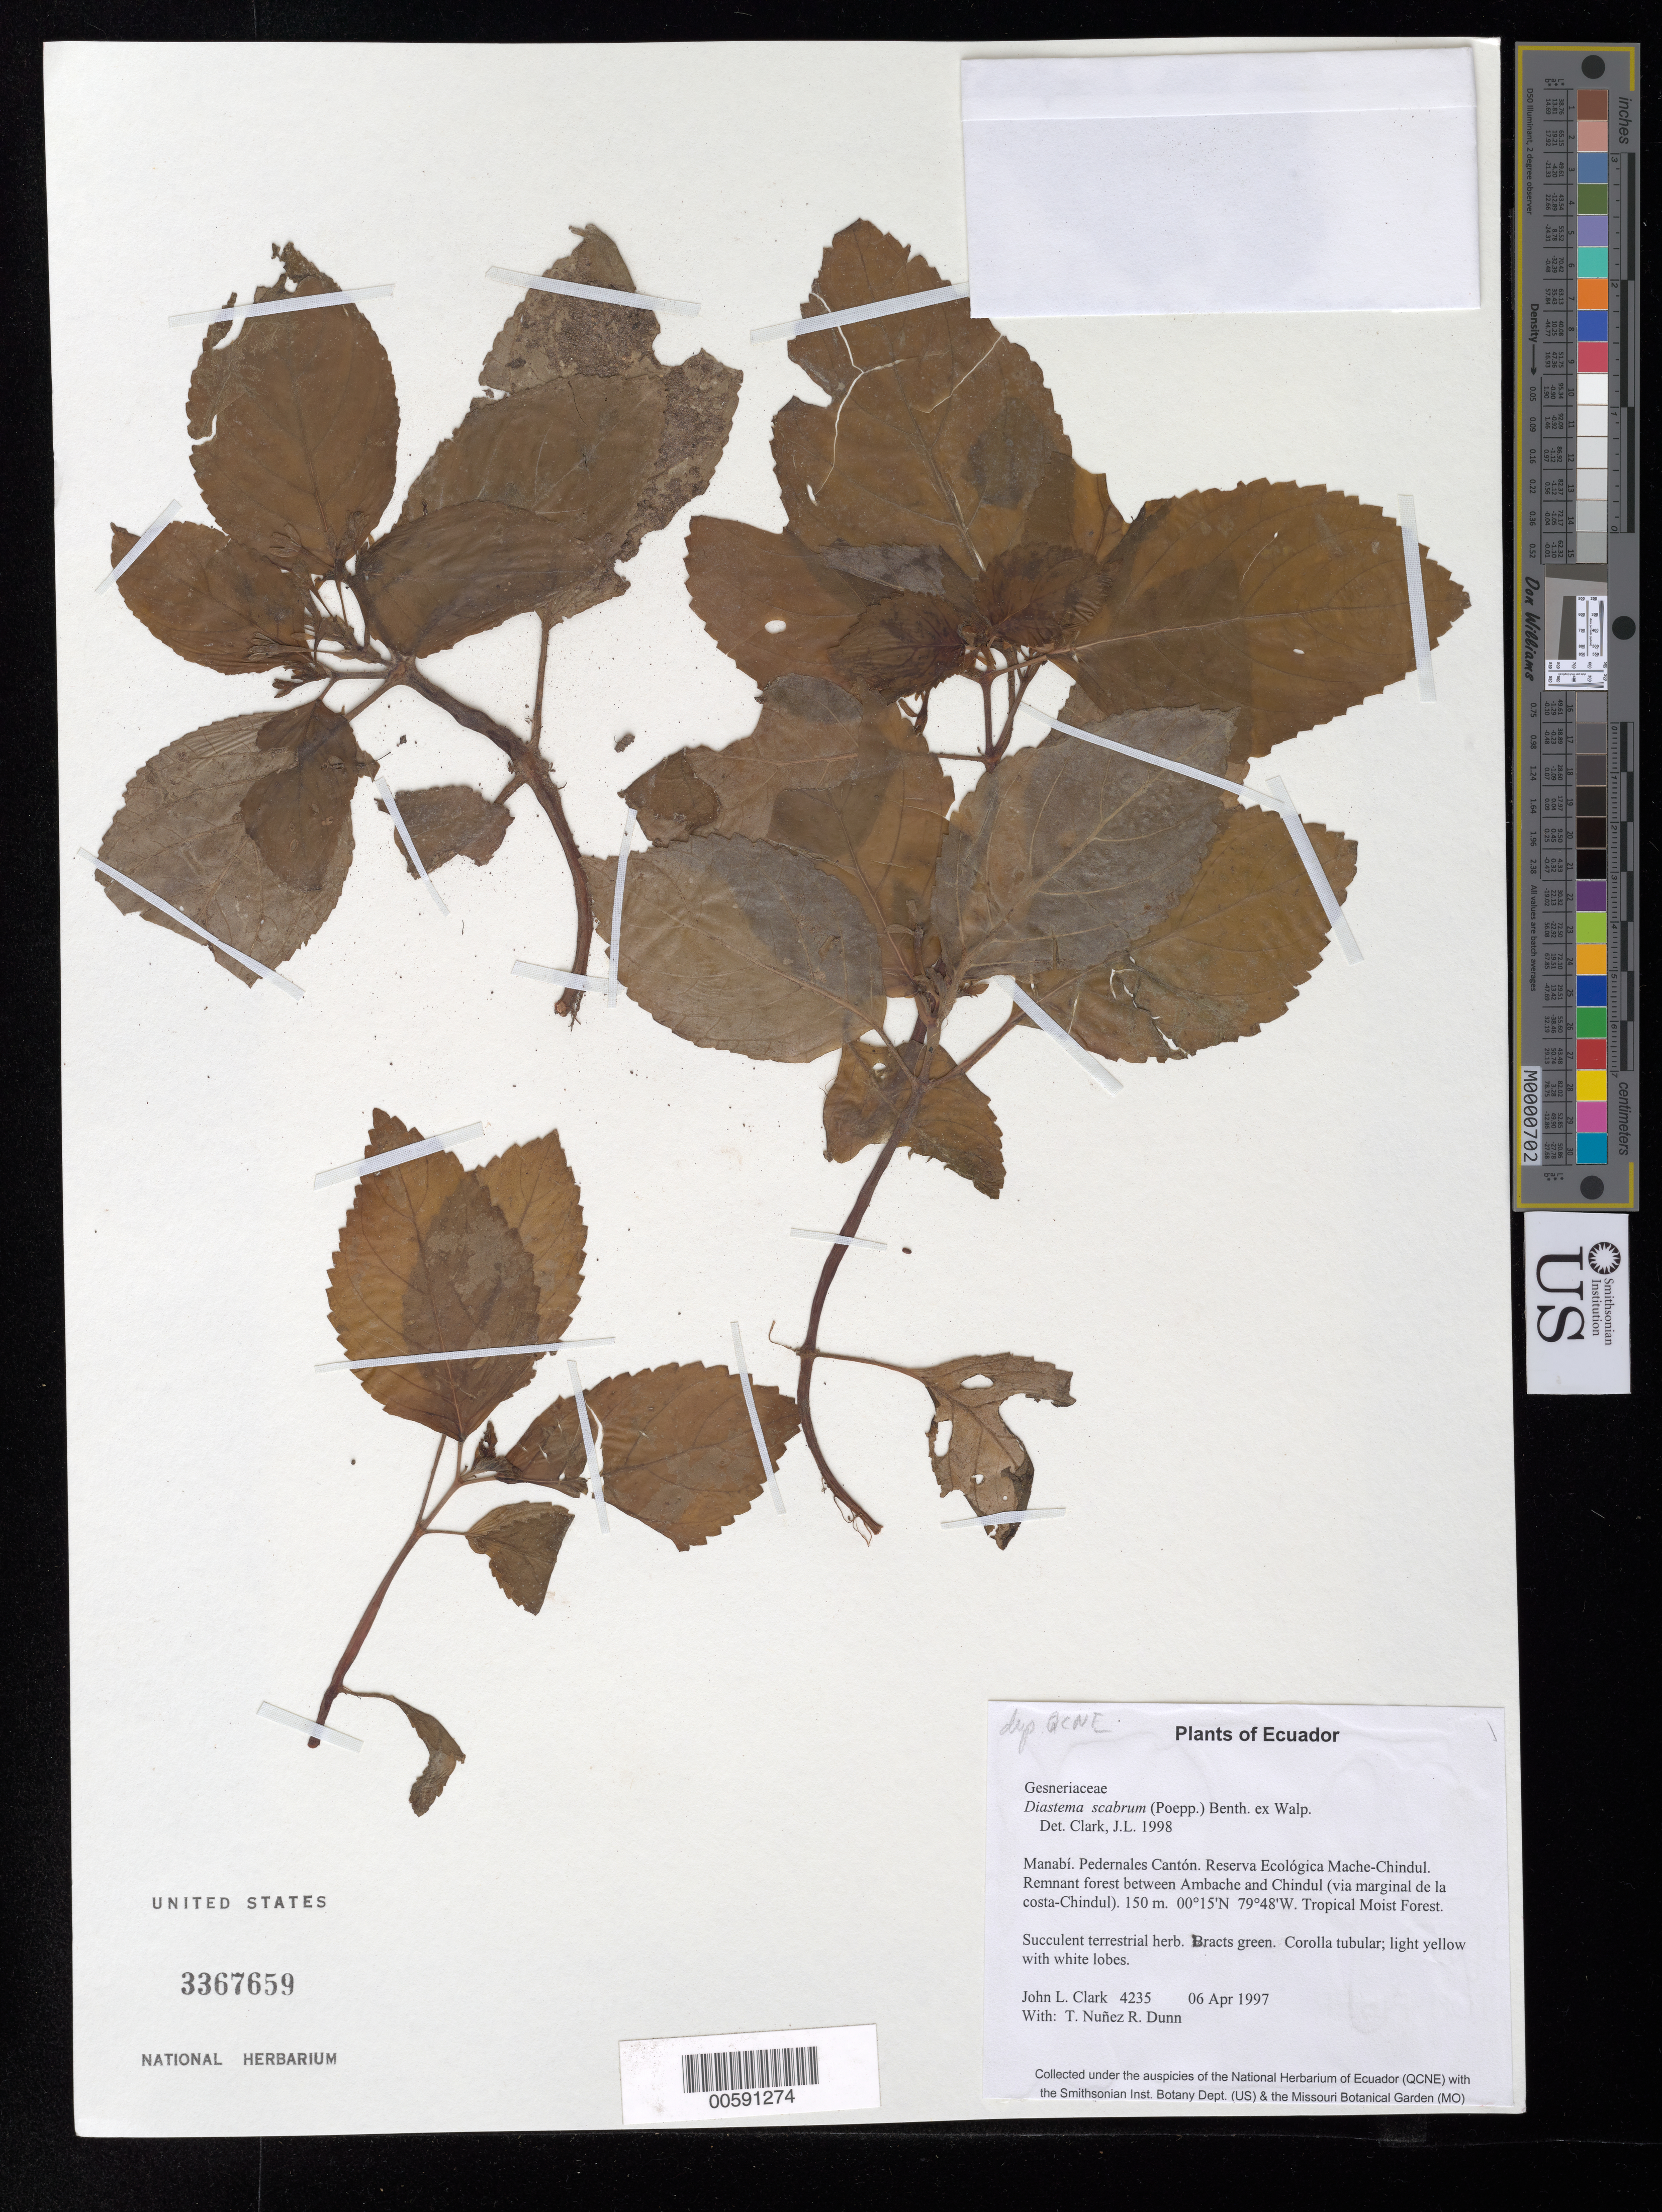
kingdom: Plantae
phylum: Tracheophyta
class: Magnoliopsida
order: Lamiales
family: Gesneriaceae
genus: Diastema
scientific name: Diastema scabrum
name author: (Poepp.) Benth. ex Walp.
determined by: Clark, J. L., (SEL), The Marie Selby Botanical Garden (UNITED STATES)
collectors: J. L. Clark, R. Dunn, T. Núñez & C. Robles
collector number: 4235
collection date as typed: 06 Apr 1997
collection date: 1997-04-06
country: Ecuador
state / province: Manabí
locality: Pedernales Cantón. Reserva Ecológica Mache-Chindul. Remnant forest between Ambache and Chindul (via marginal de la costa-Chindul).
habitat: Tropical Moist Forest.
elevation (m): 150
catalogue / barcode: US 3367659